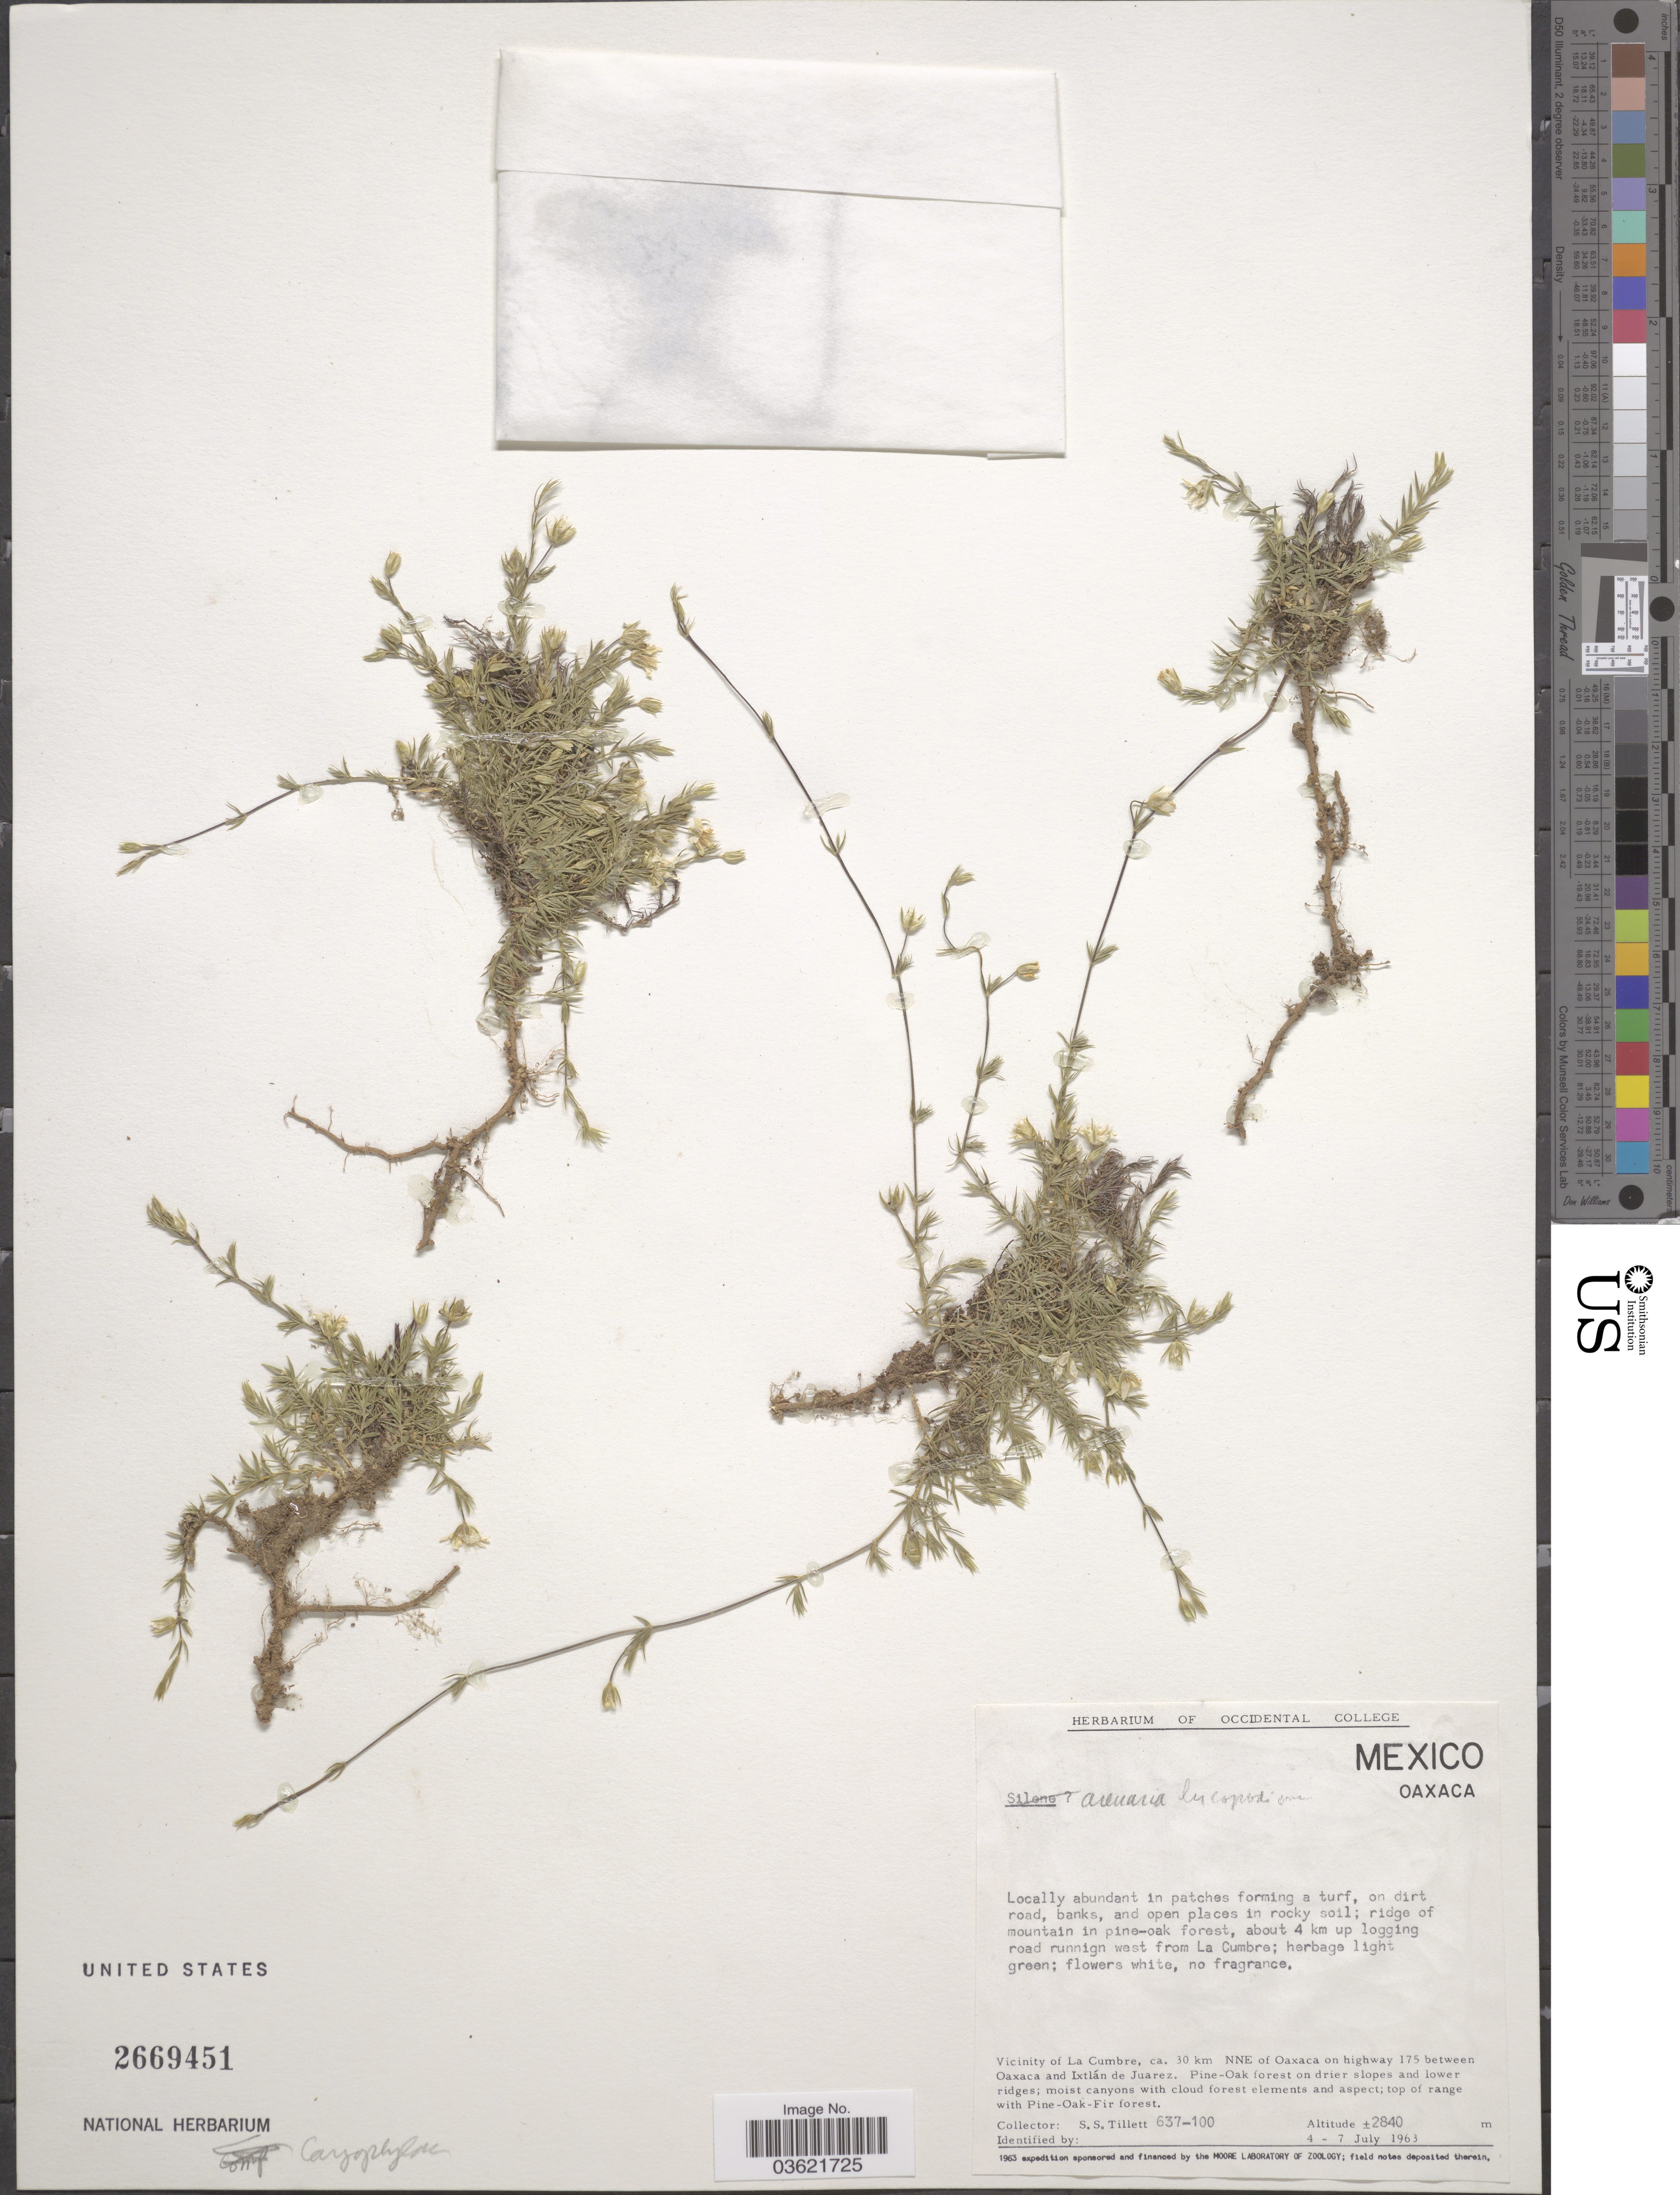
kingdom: Plantae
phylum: Tracheophyta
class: Magnoliopsida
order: Caryophyllales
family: Caryophyllaceae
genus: Arenaria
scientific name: Arenaria sp.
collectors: S. S. Tillett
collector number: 637-100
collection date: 1963-07-04/1963-07-07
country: Mexico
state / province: Oaxaca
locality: Ridge of mountain in pine-oak forest, about 4 km up logging road runnign west from La Cumbre. Vicinity of La Cumbre, ca. 30 km NNE of Oaxaca on highway 175 between Oaxaca and Ixtlán de Juarez.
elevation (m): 2840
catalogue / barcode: US 2669451